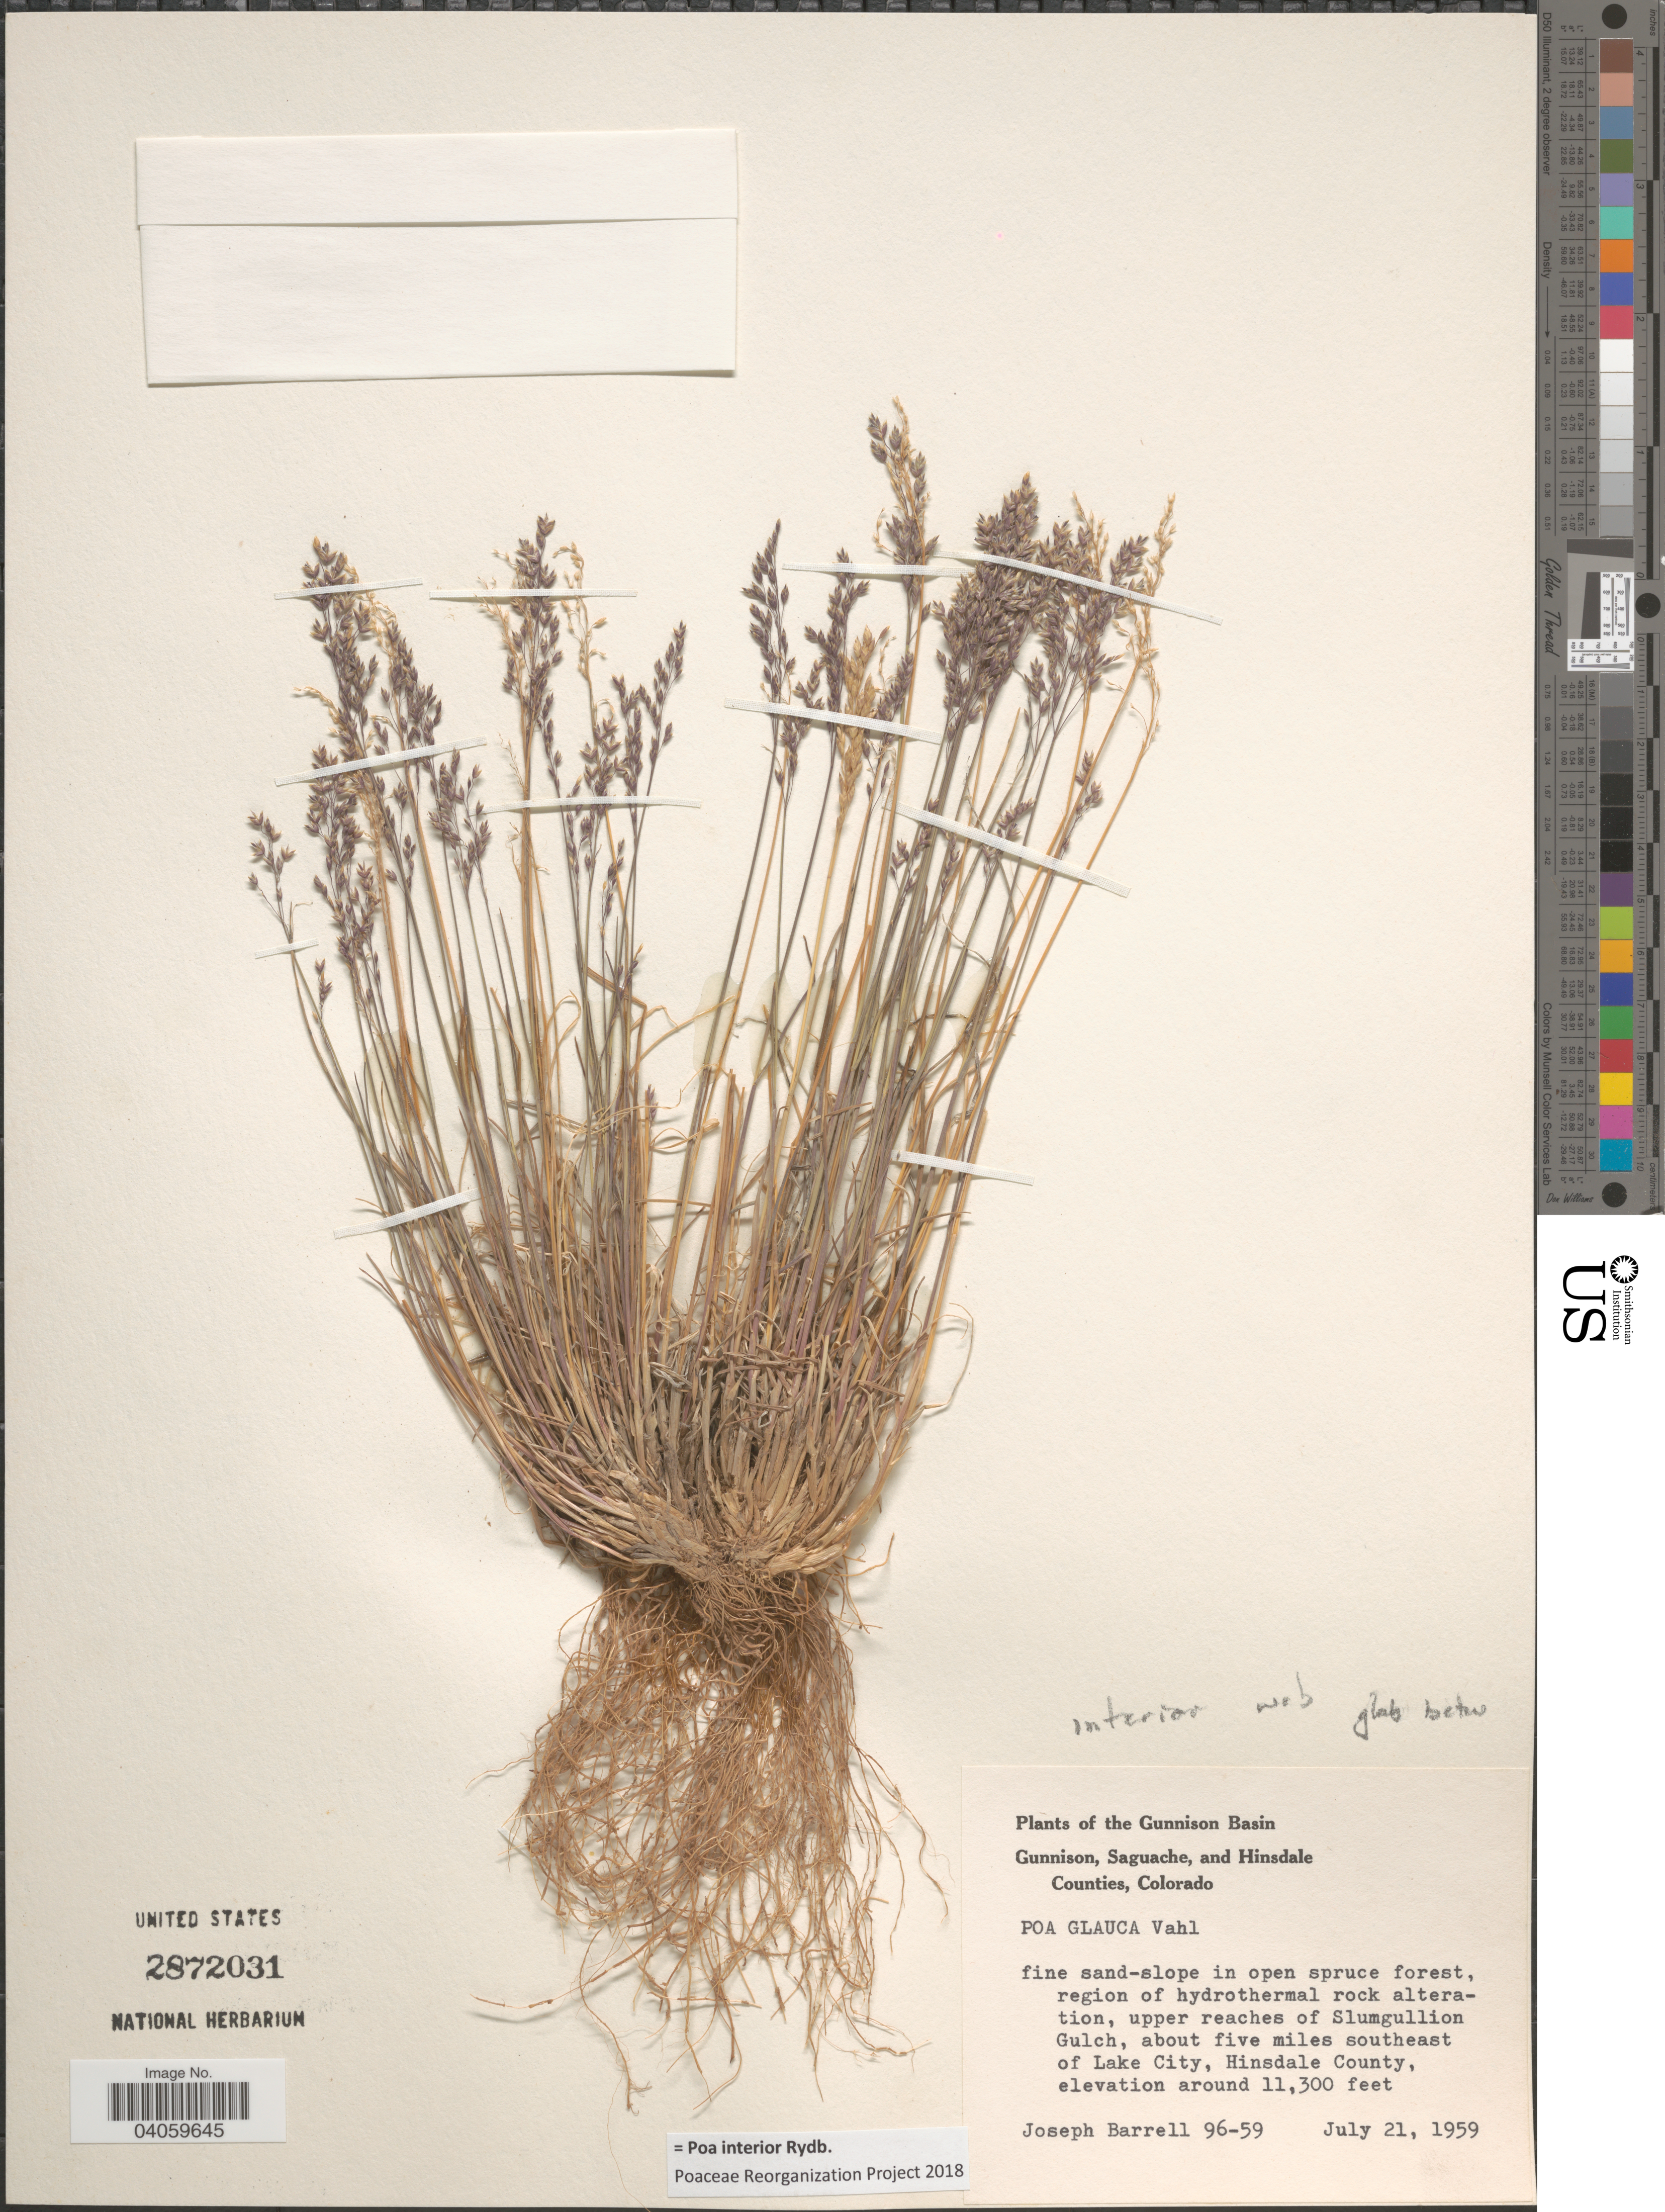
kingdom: Plantae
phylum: Tracheophyta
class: Liliopsida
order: Poales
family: Poaceae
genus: Poa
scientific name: Poa interior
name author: Rydb.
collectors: J. Barrell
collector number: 96-59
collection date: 1959-07-21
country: United States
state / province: Colorado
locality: Gunnison Basin. Upper reaches of Slumgullion Gulch, about five miles southeast of Lake City, Hinsdale County.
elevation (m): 3444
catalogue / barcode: US 2872031